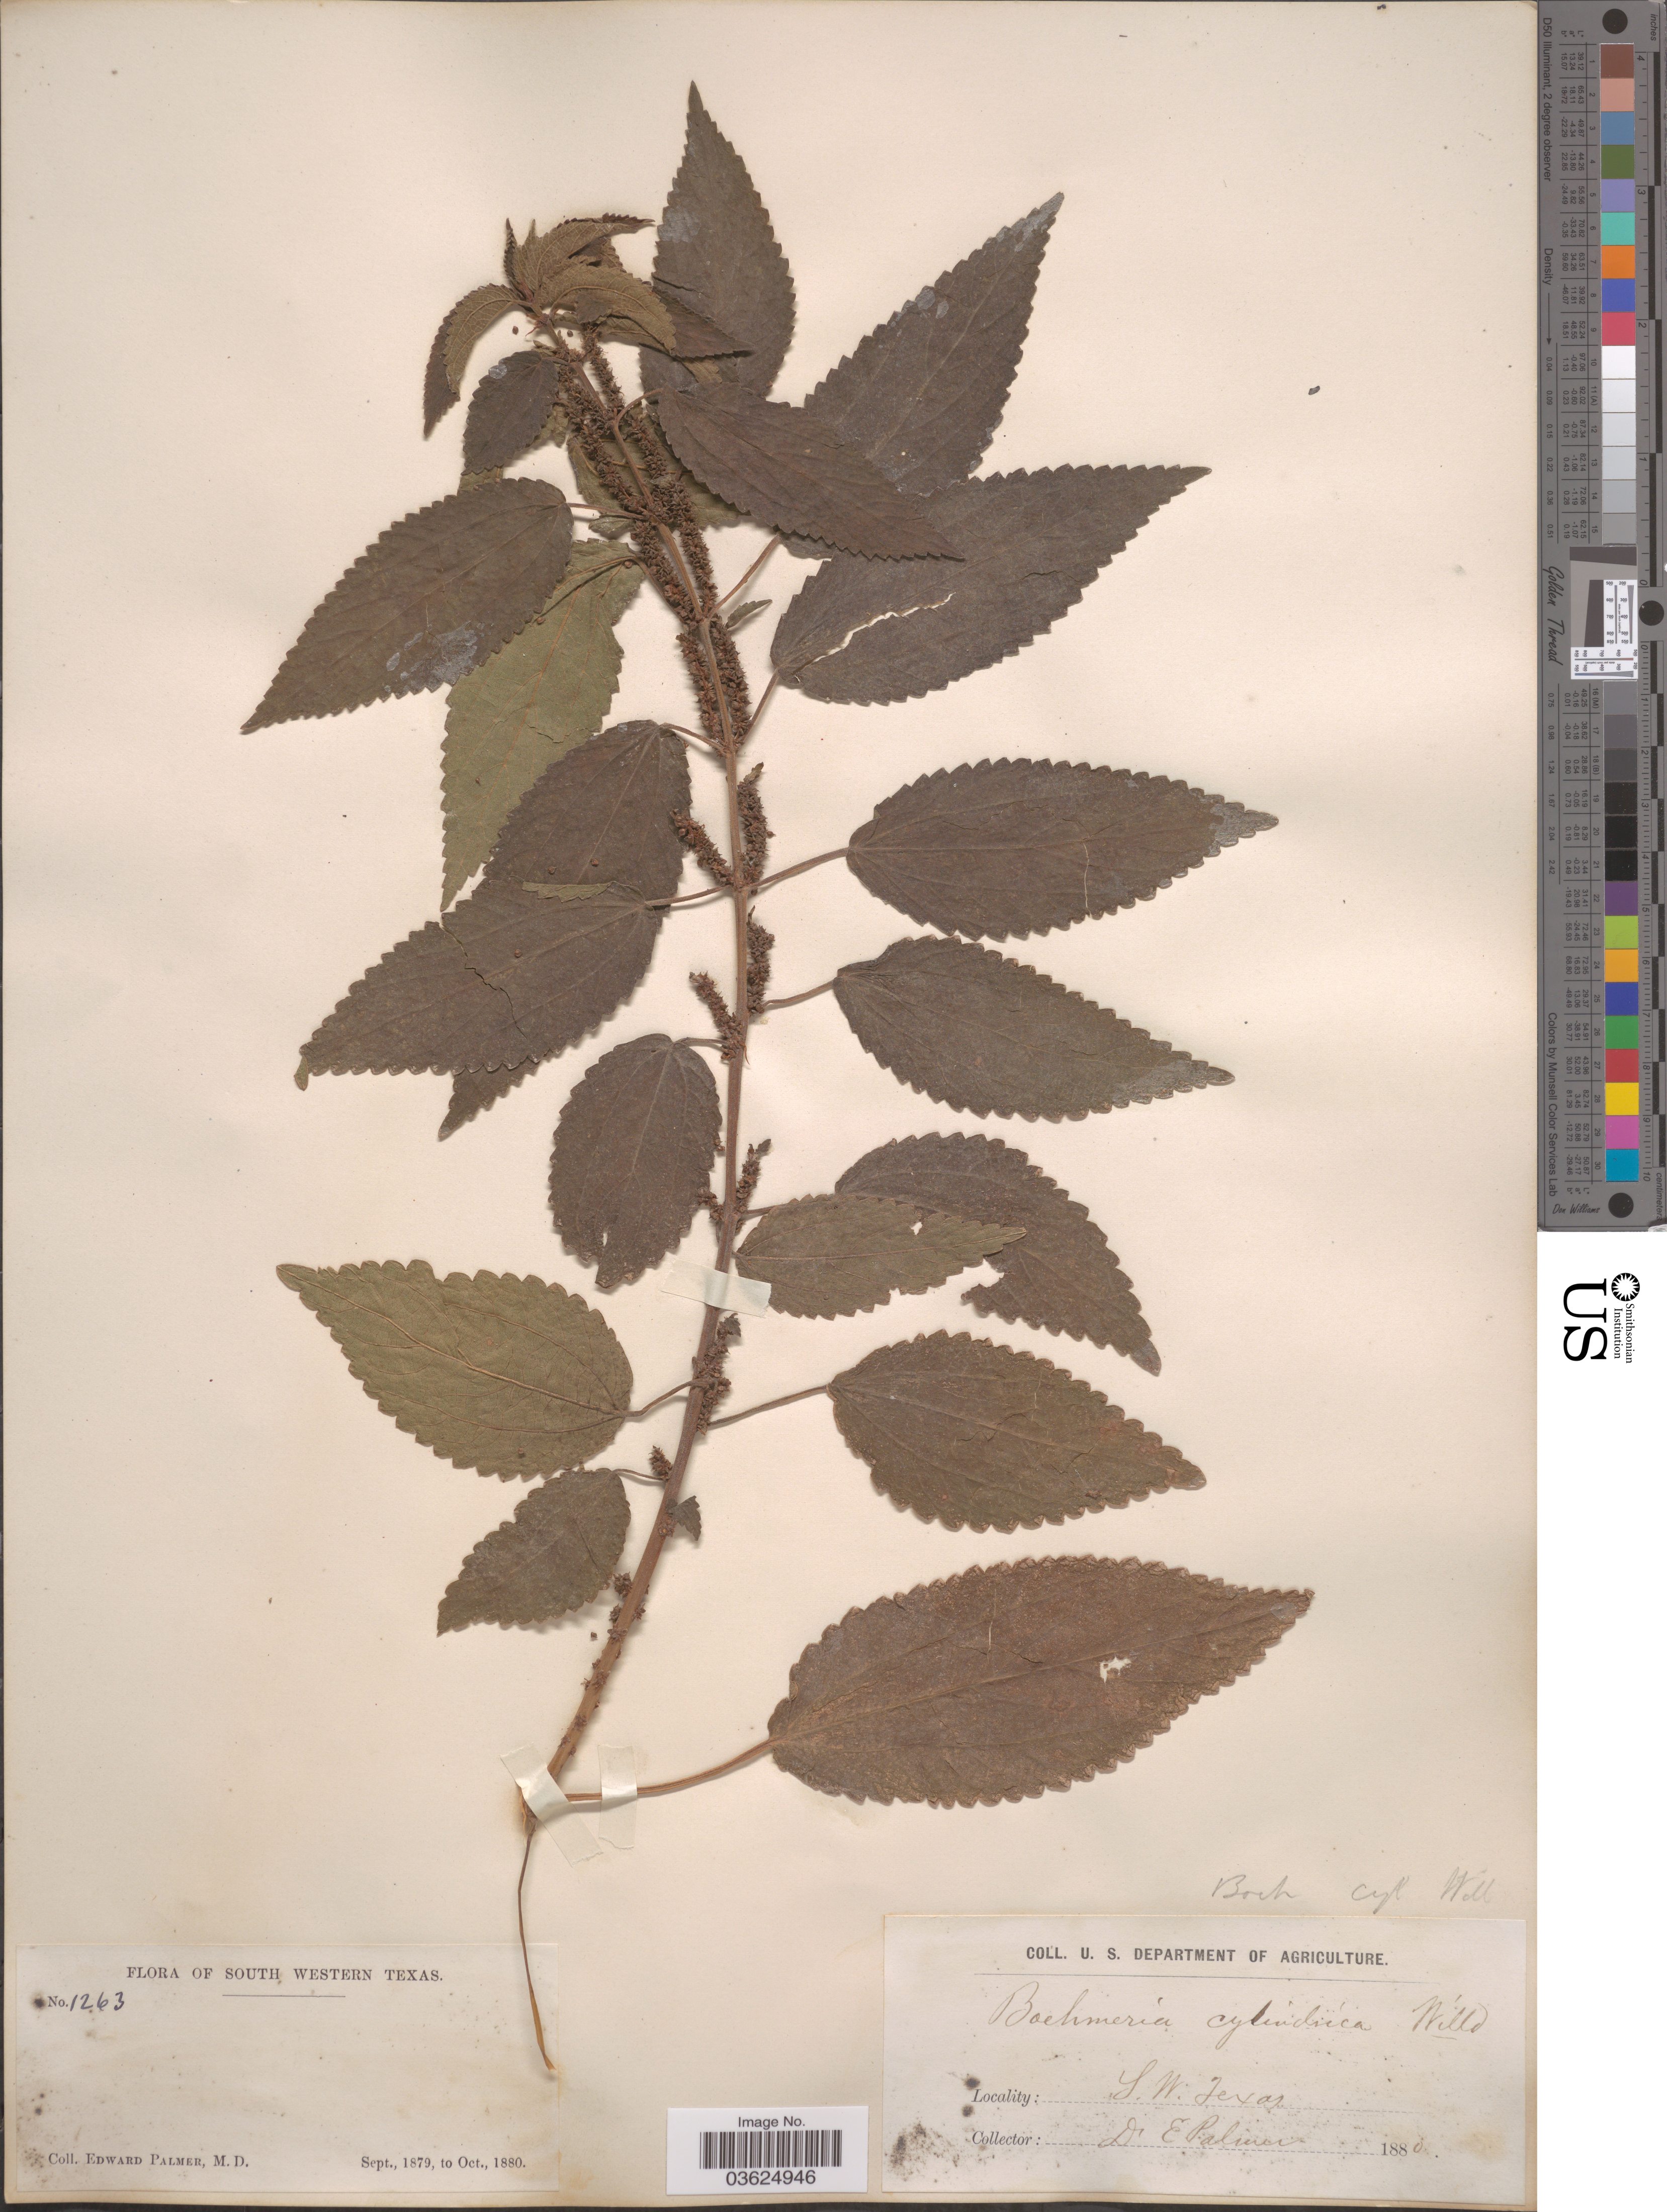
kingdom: Plantae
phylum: Tracheophyta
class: Magnoliopsida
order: Rosales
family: Urticaceae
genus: Boehmeria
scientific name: Boehmeria drummondiana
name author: Wedd.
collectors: E. Palmer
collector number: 1263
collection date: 1879-09/1880-10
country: United States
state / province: Texas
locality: South Western Texas.